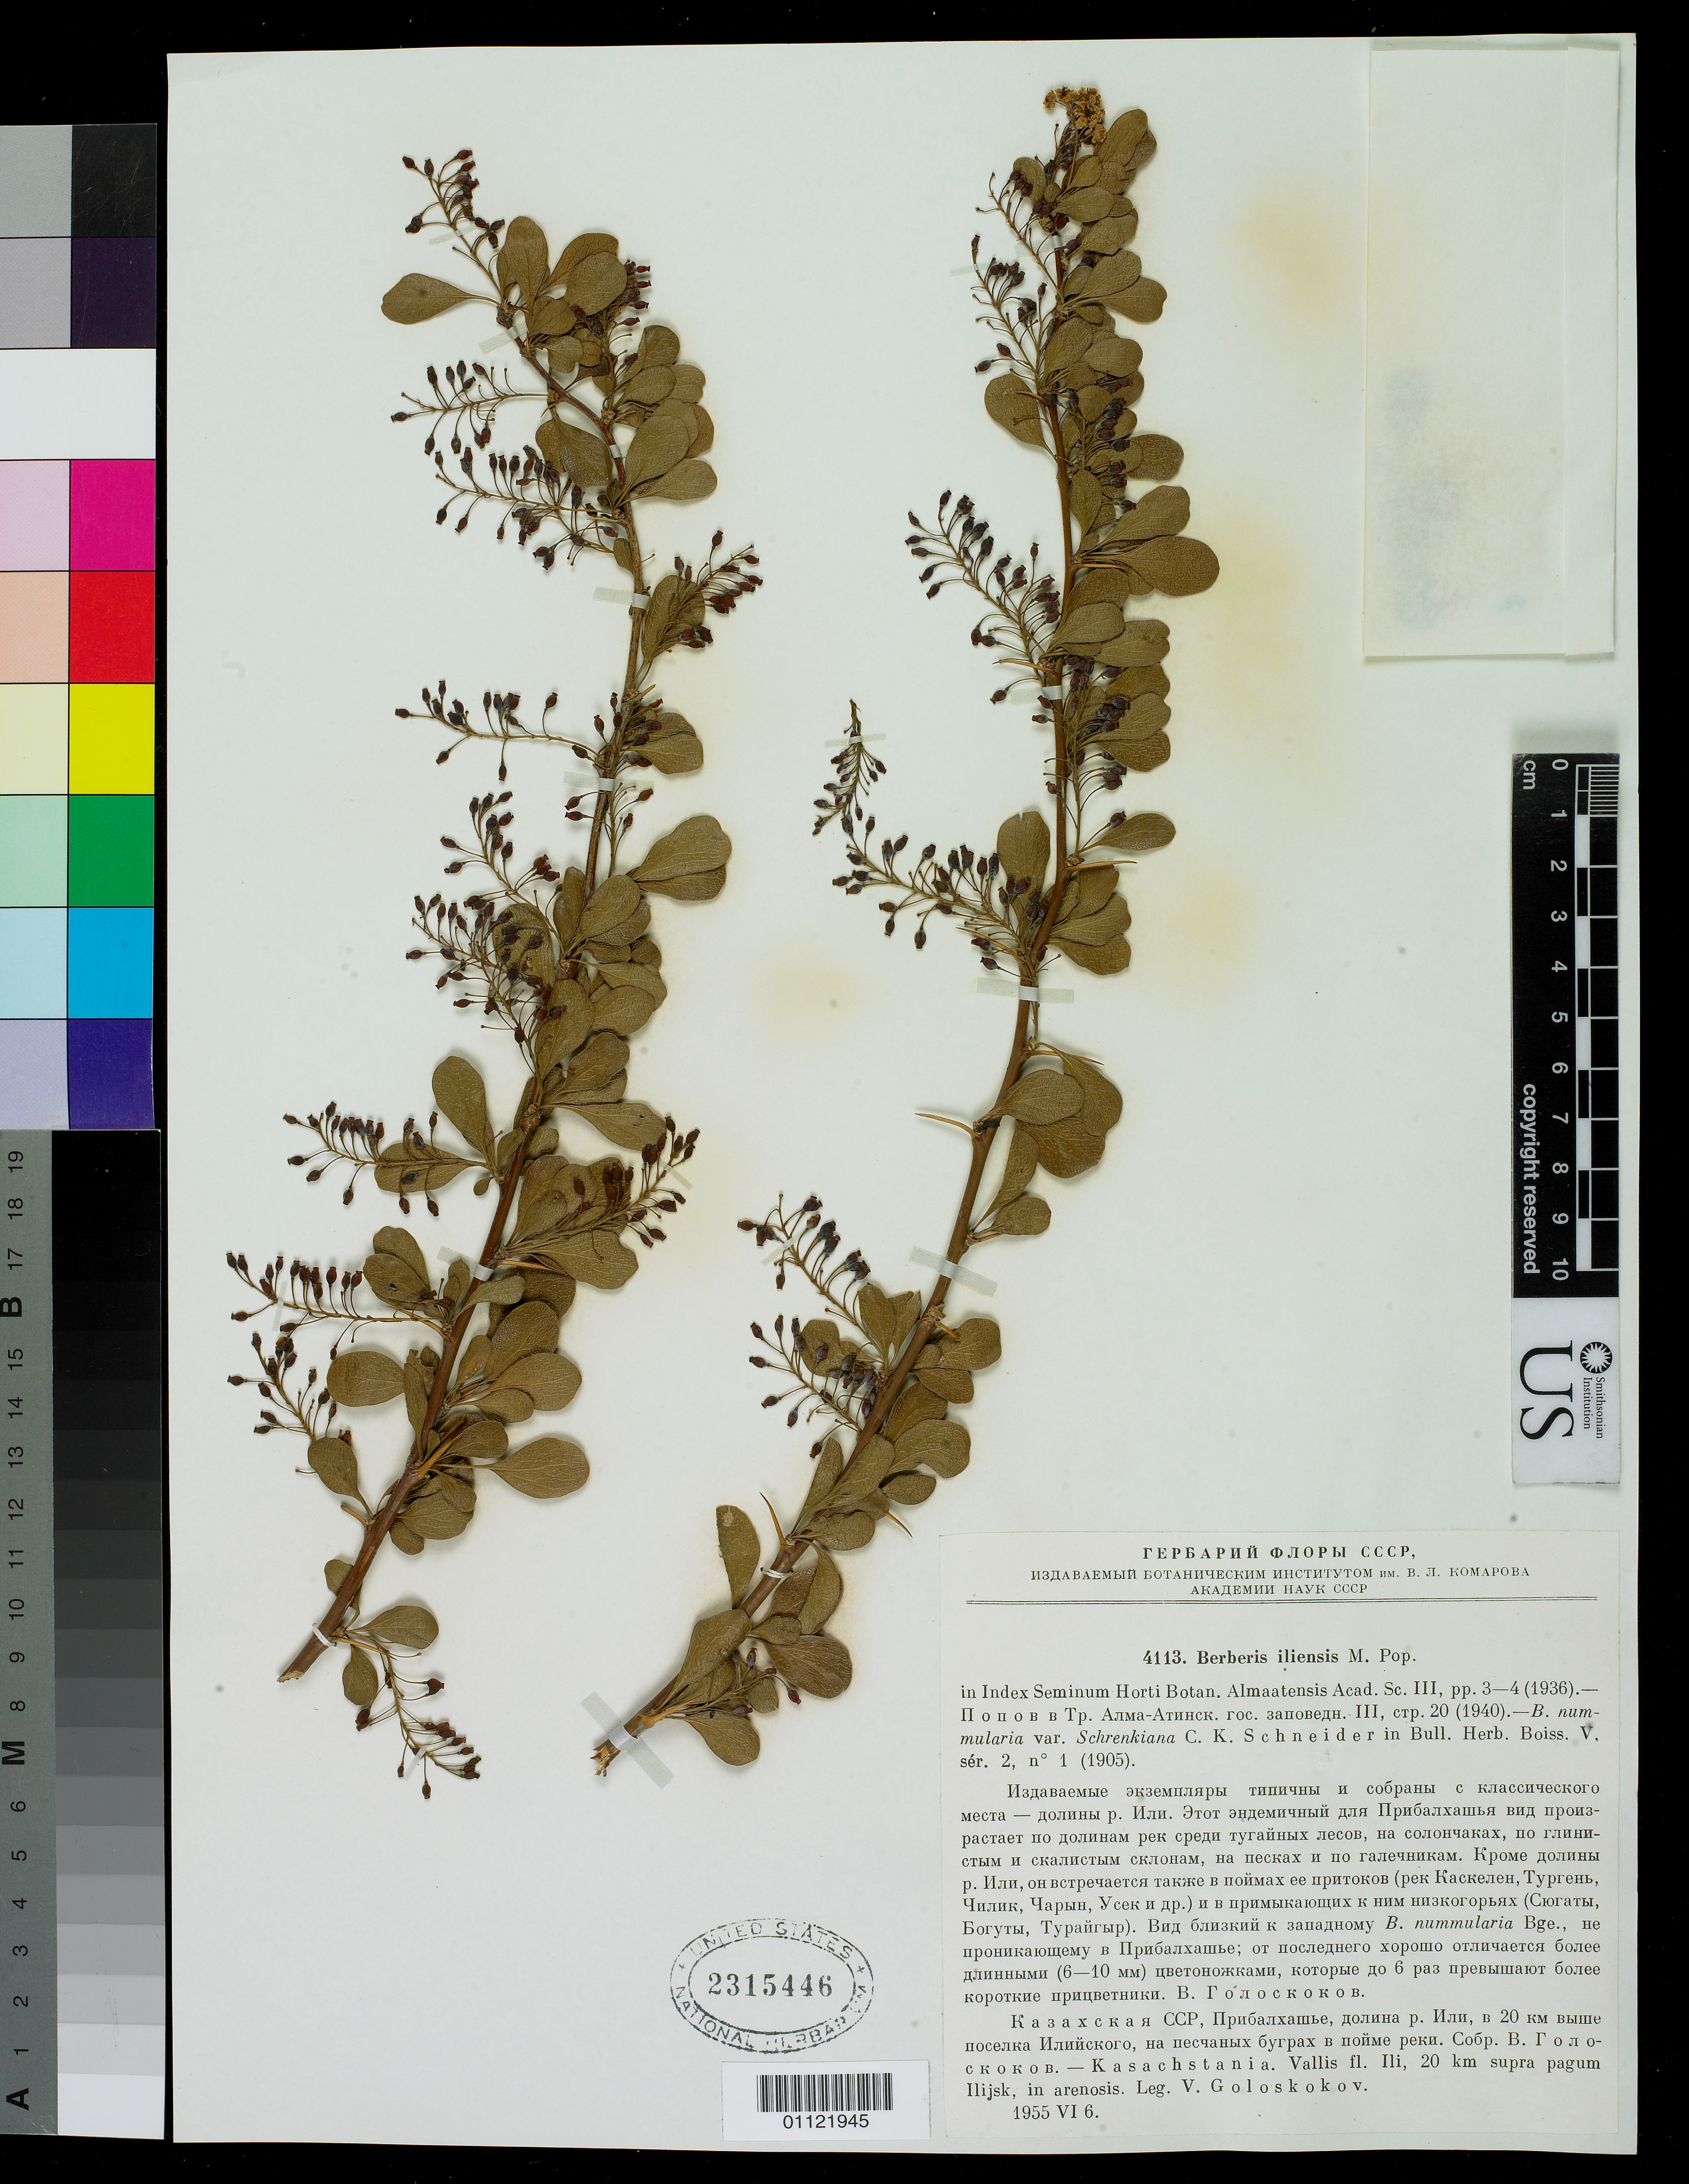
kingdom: Plantae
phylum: Tracheophyta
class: Magnoliopsida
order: Ranunculales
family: Berberidaceae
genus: Berberis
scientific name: Berberis iliensis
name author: Popov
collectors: V. P. Goloskokov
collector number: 4113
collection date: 1955-06-06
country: Kazakhstan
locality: Kasachstania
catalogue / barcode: US 2315446